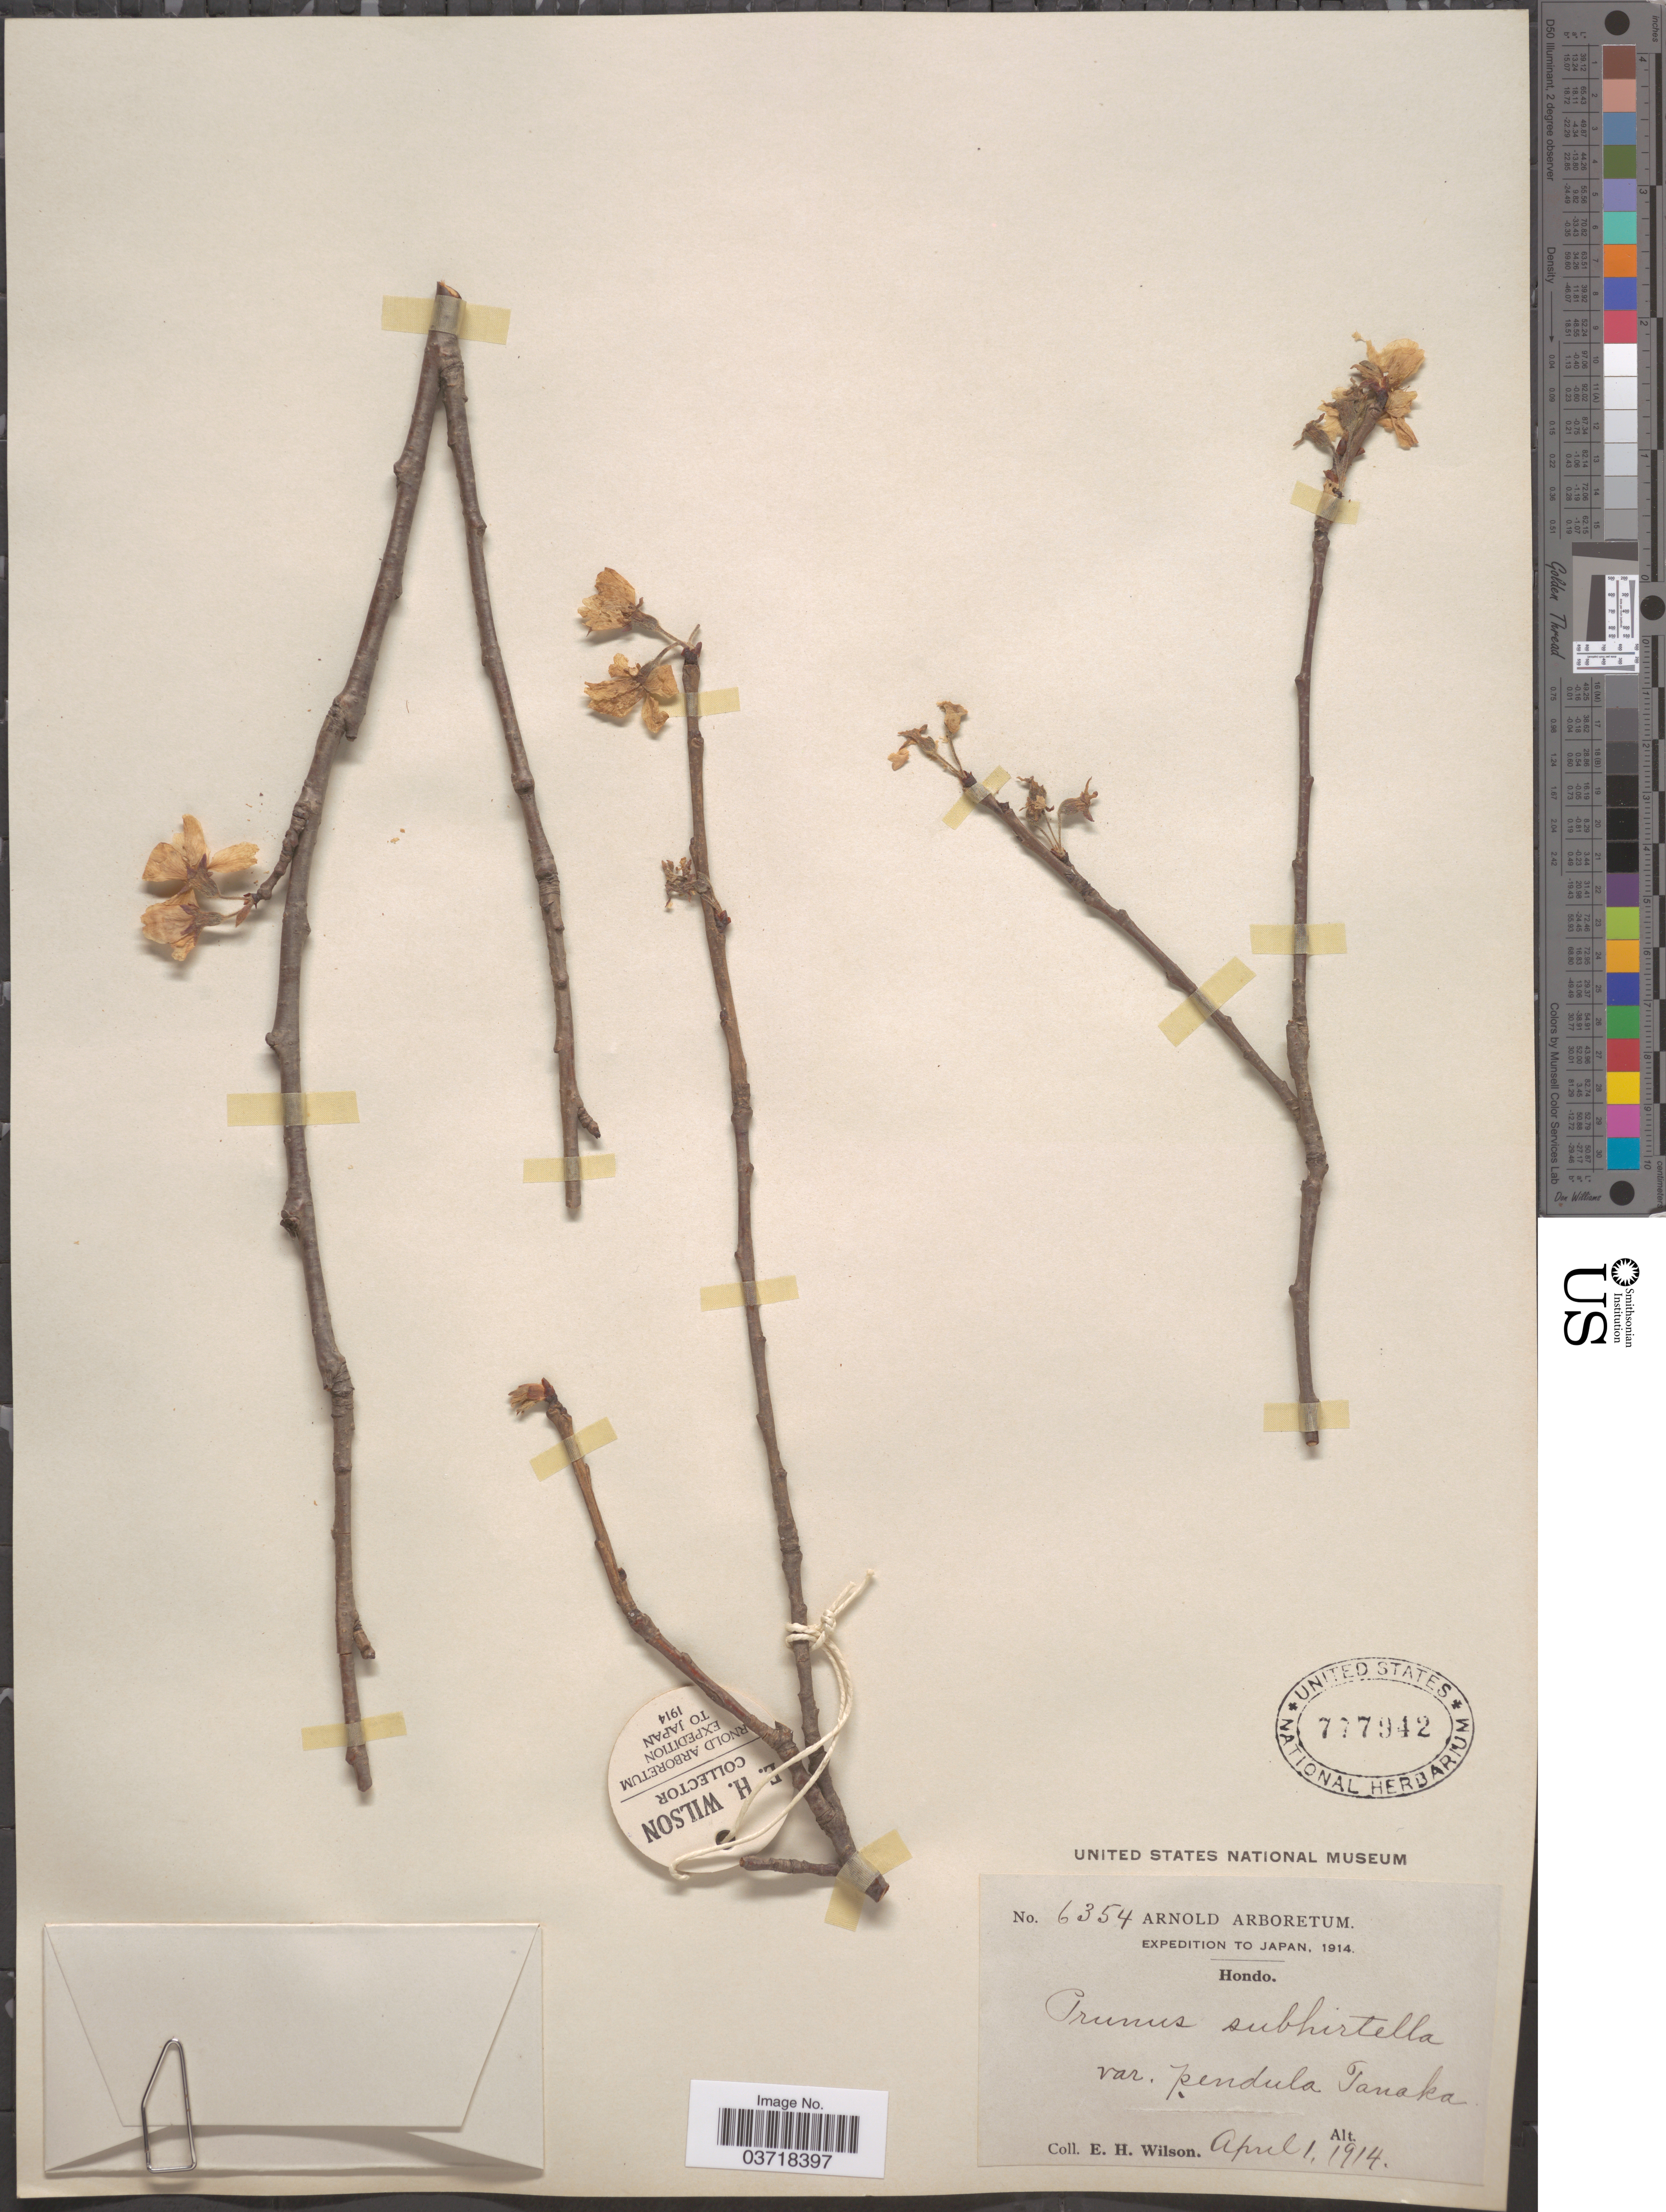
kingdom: Plantae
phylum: Tracheophyta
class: Magnoliopsida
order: Rosales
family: Rosaceae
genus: Prunus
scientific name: Prunus subhirtella var. pendula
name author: Tanaka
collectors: E. Wilson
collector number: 6354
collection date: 1914-04-01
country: Japan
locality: Hondo.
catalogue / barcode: US 777942